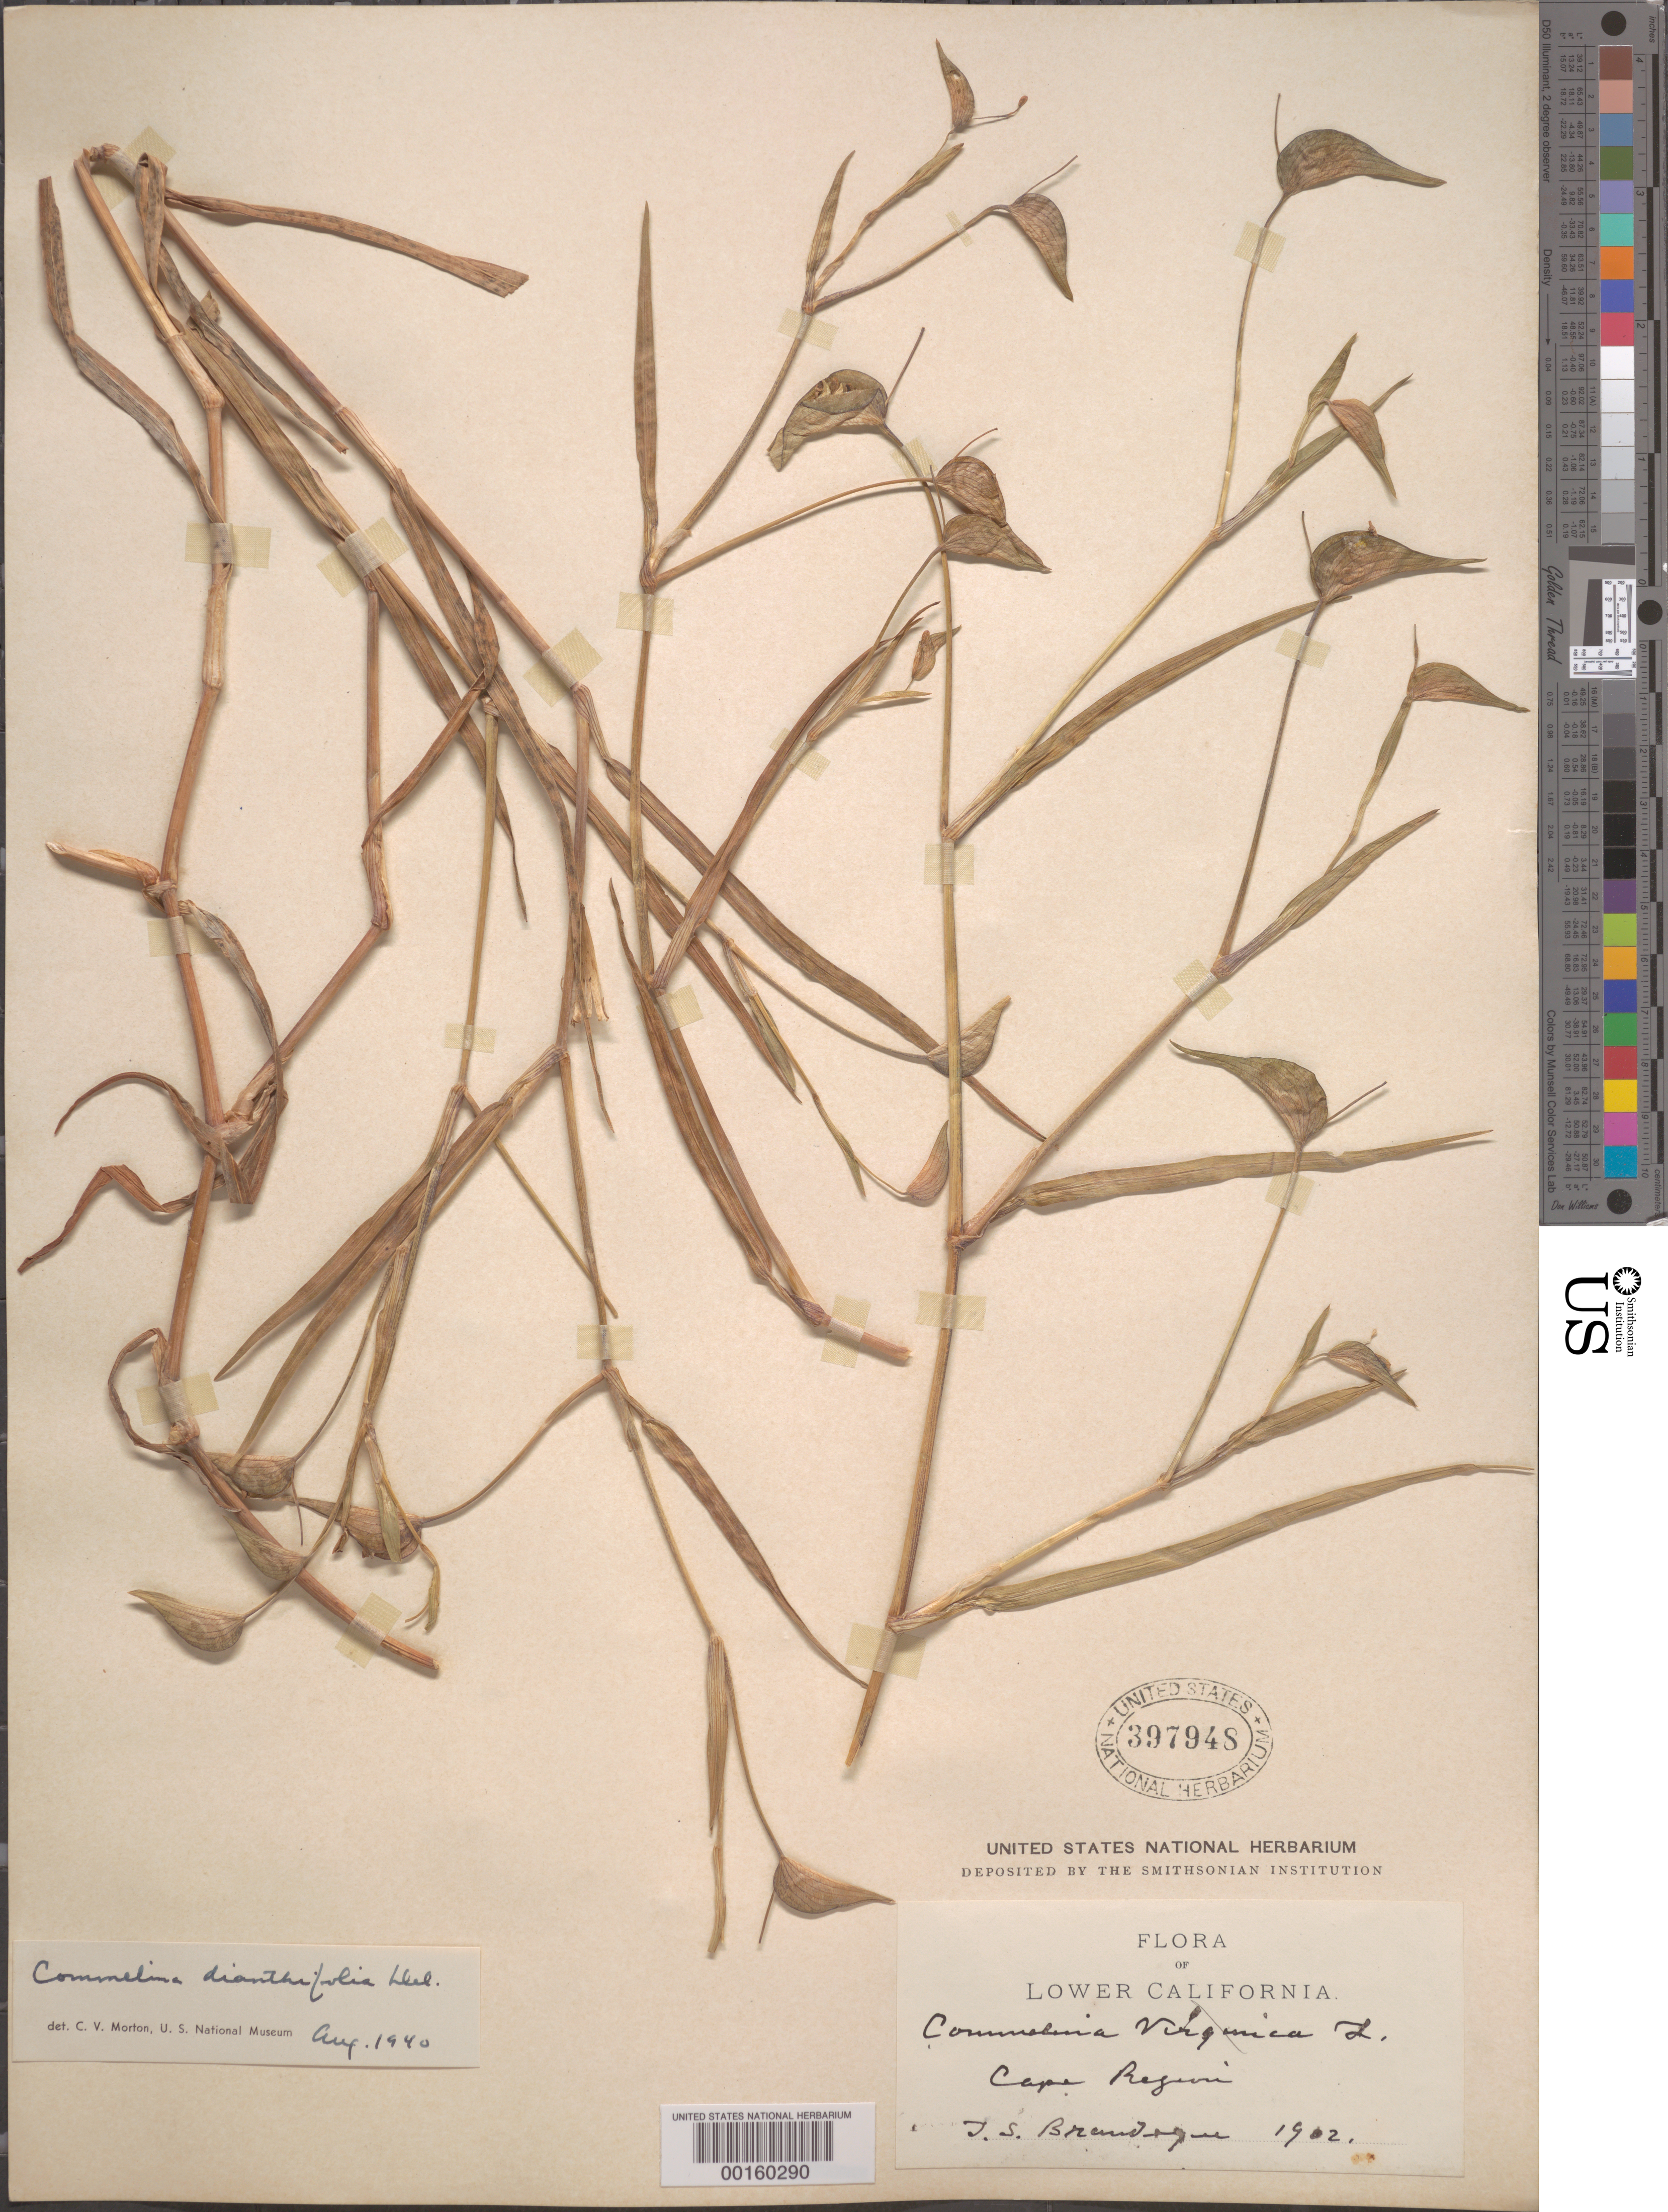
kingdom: Plantae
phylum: Tracheophyta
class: Liliopsida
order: Commelinales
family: Commelinaceae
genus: Commelina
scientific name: Commelina dianthifolia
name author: Redouté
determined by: Morton, C. V.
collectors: T. S. Brandegee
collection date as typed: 1902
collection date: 1902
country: Mexico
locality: Cape regevi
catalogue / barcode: US 397948